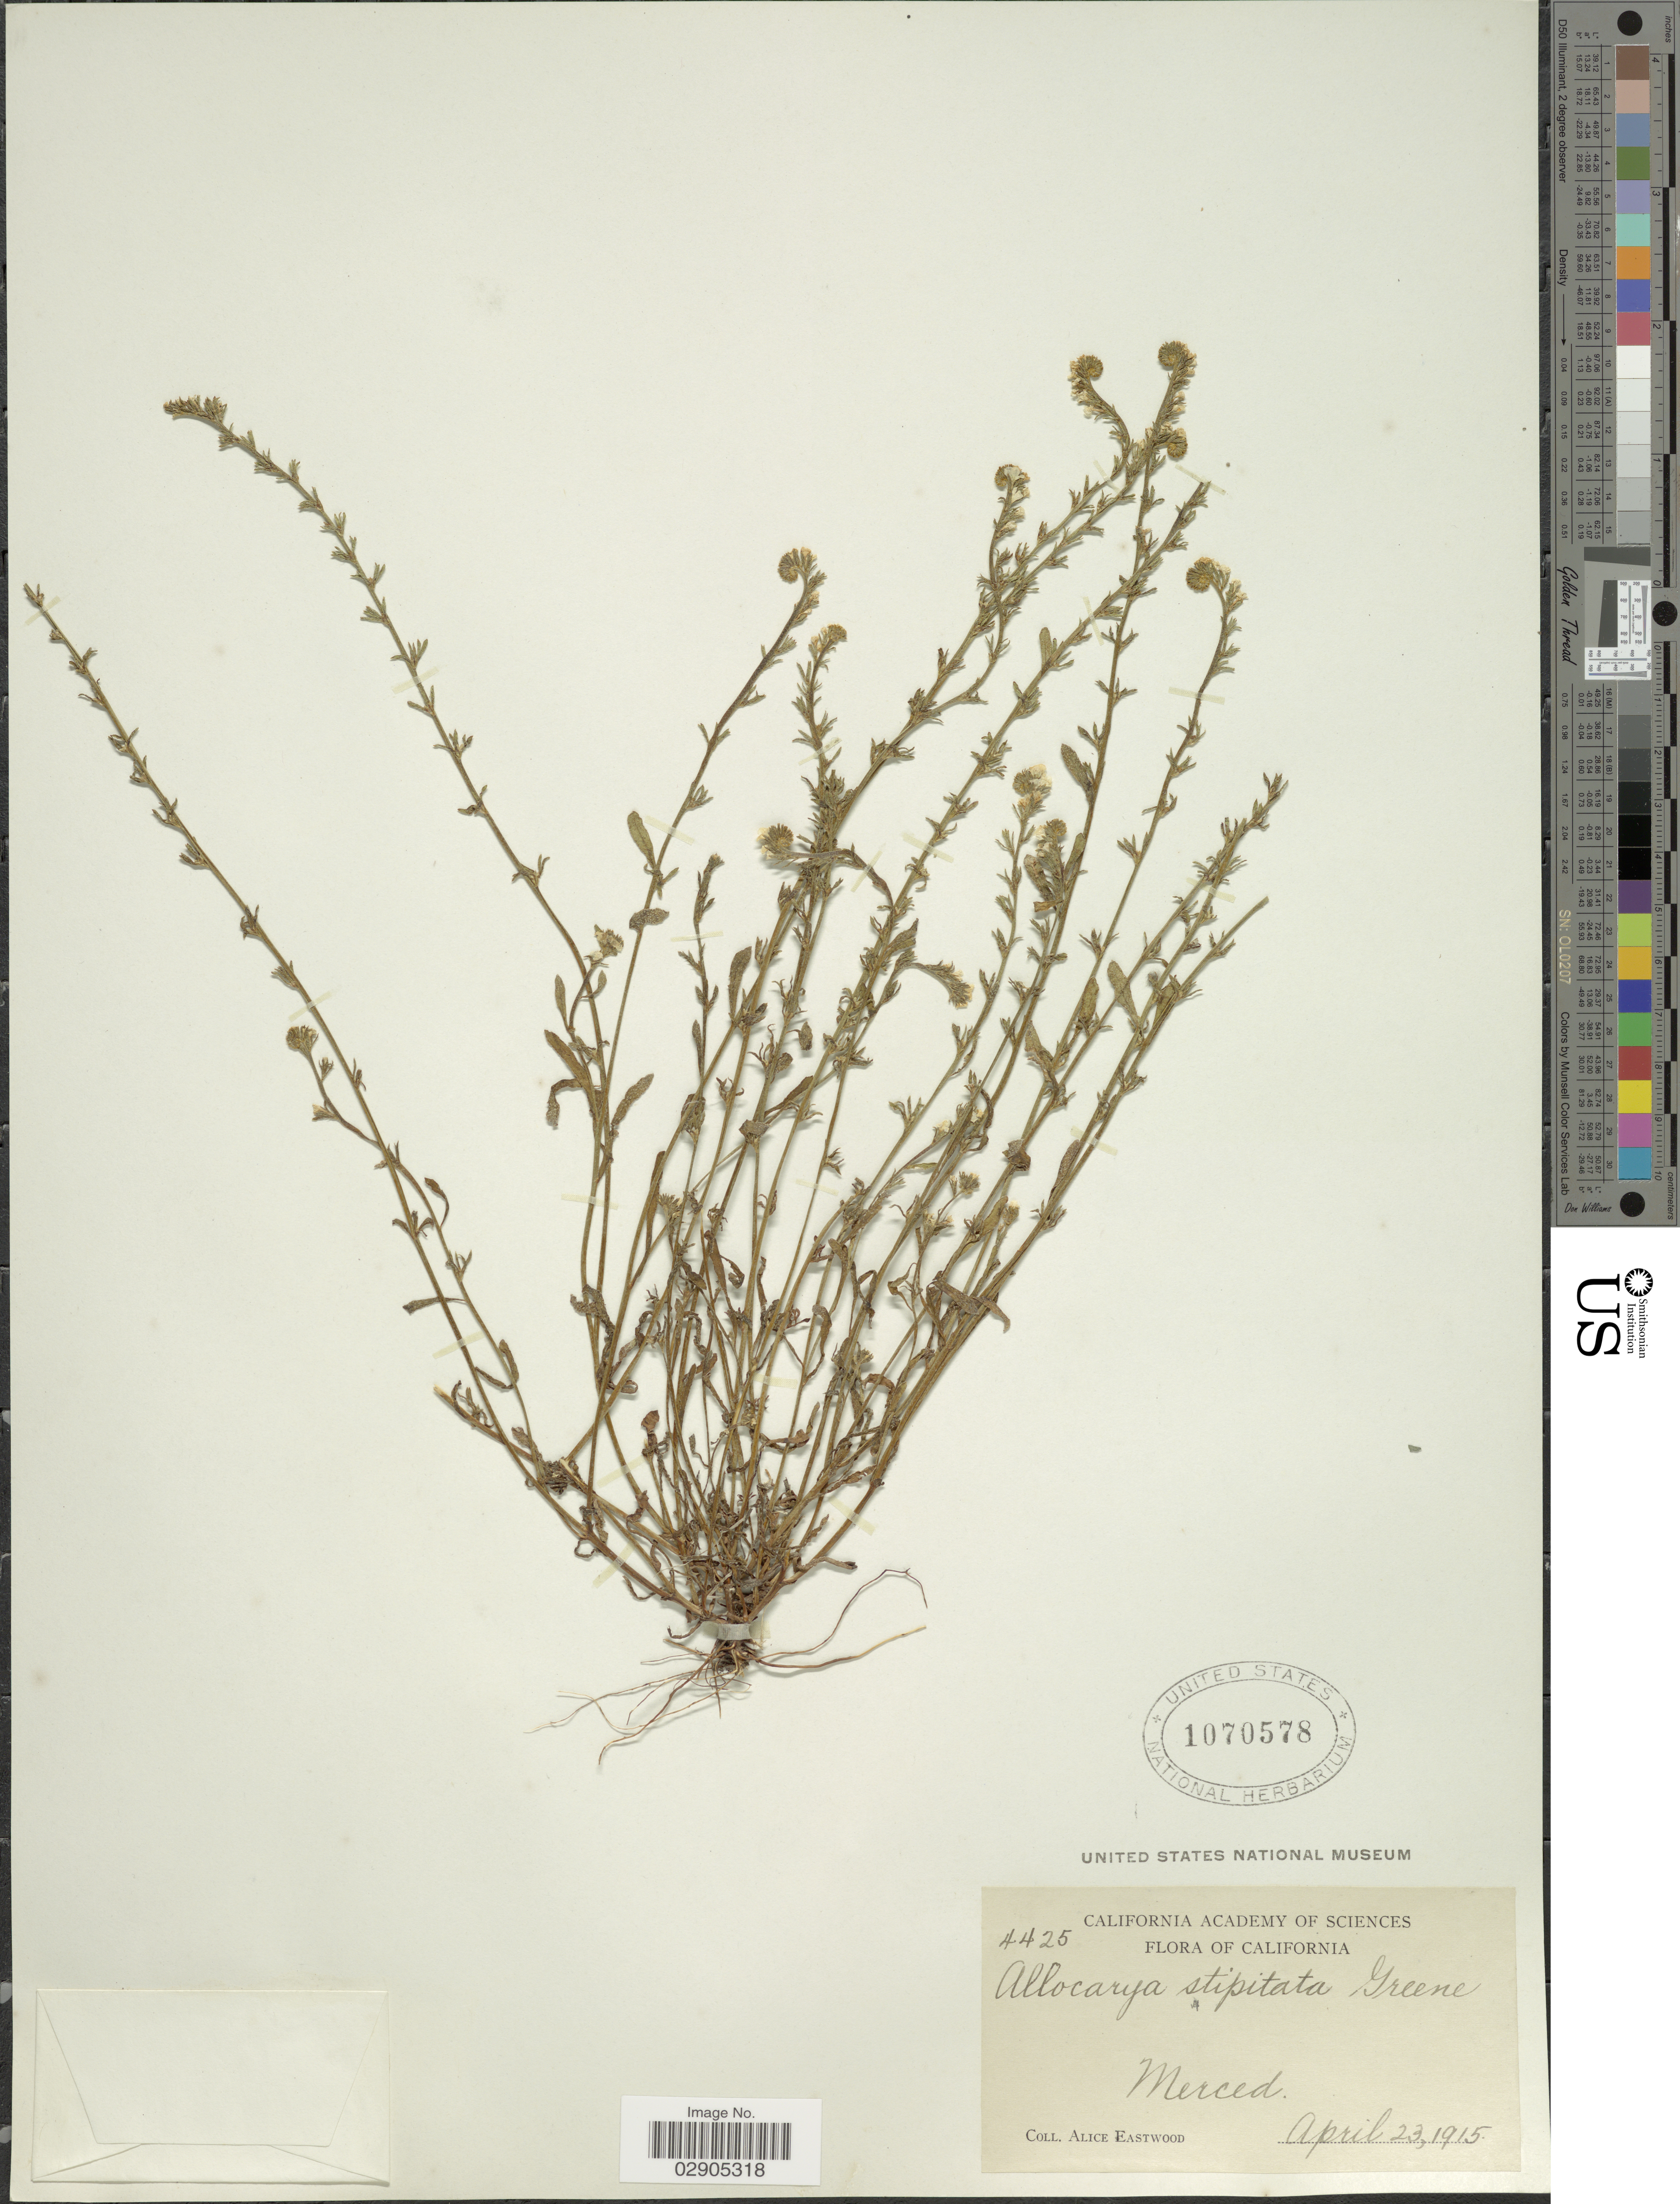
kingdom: Plantae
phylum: Tracheophyta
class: Magnoliopsida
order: Boraginales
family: Boraginaceae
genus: Allocarya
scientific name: Allocarya stipitata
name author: Greene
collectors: A. Eastwood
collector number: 4425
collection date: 1915-04-23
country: United States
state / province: California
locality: Merced.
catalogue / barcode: US 1070578